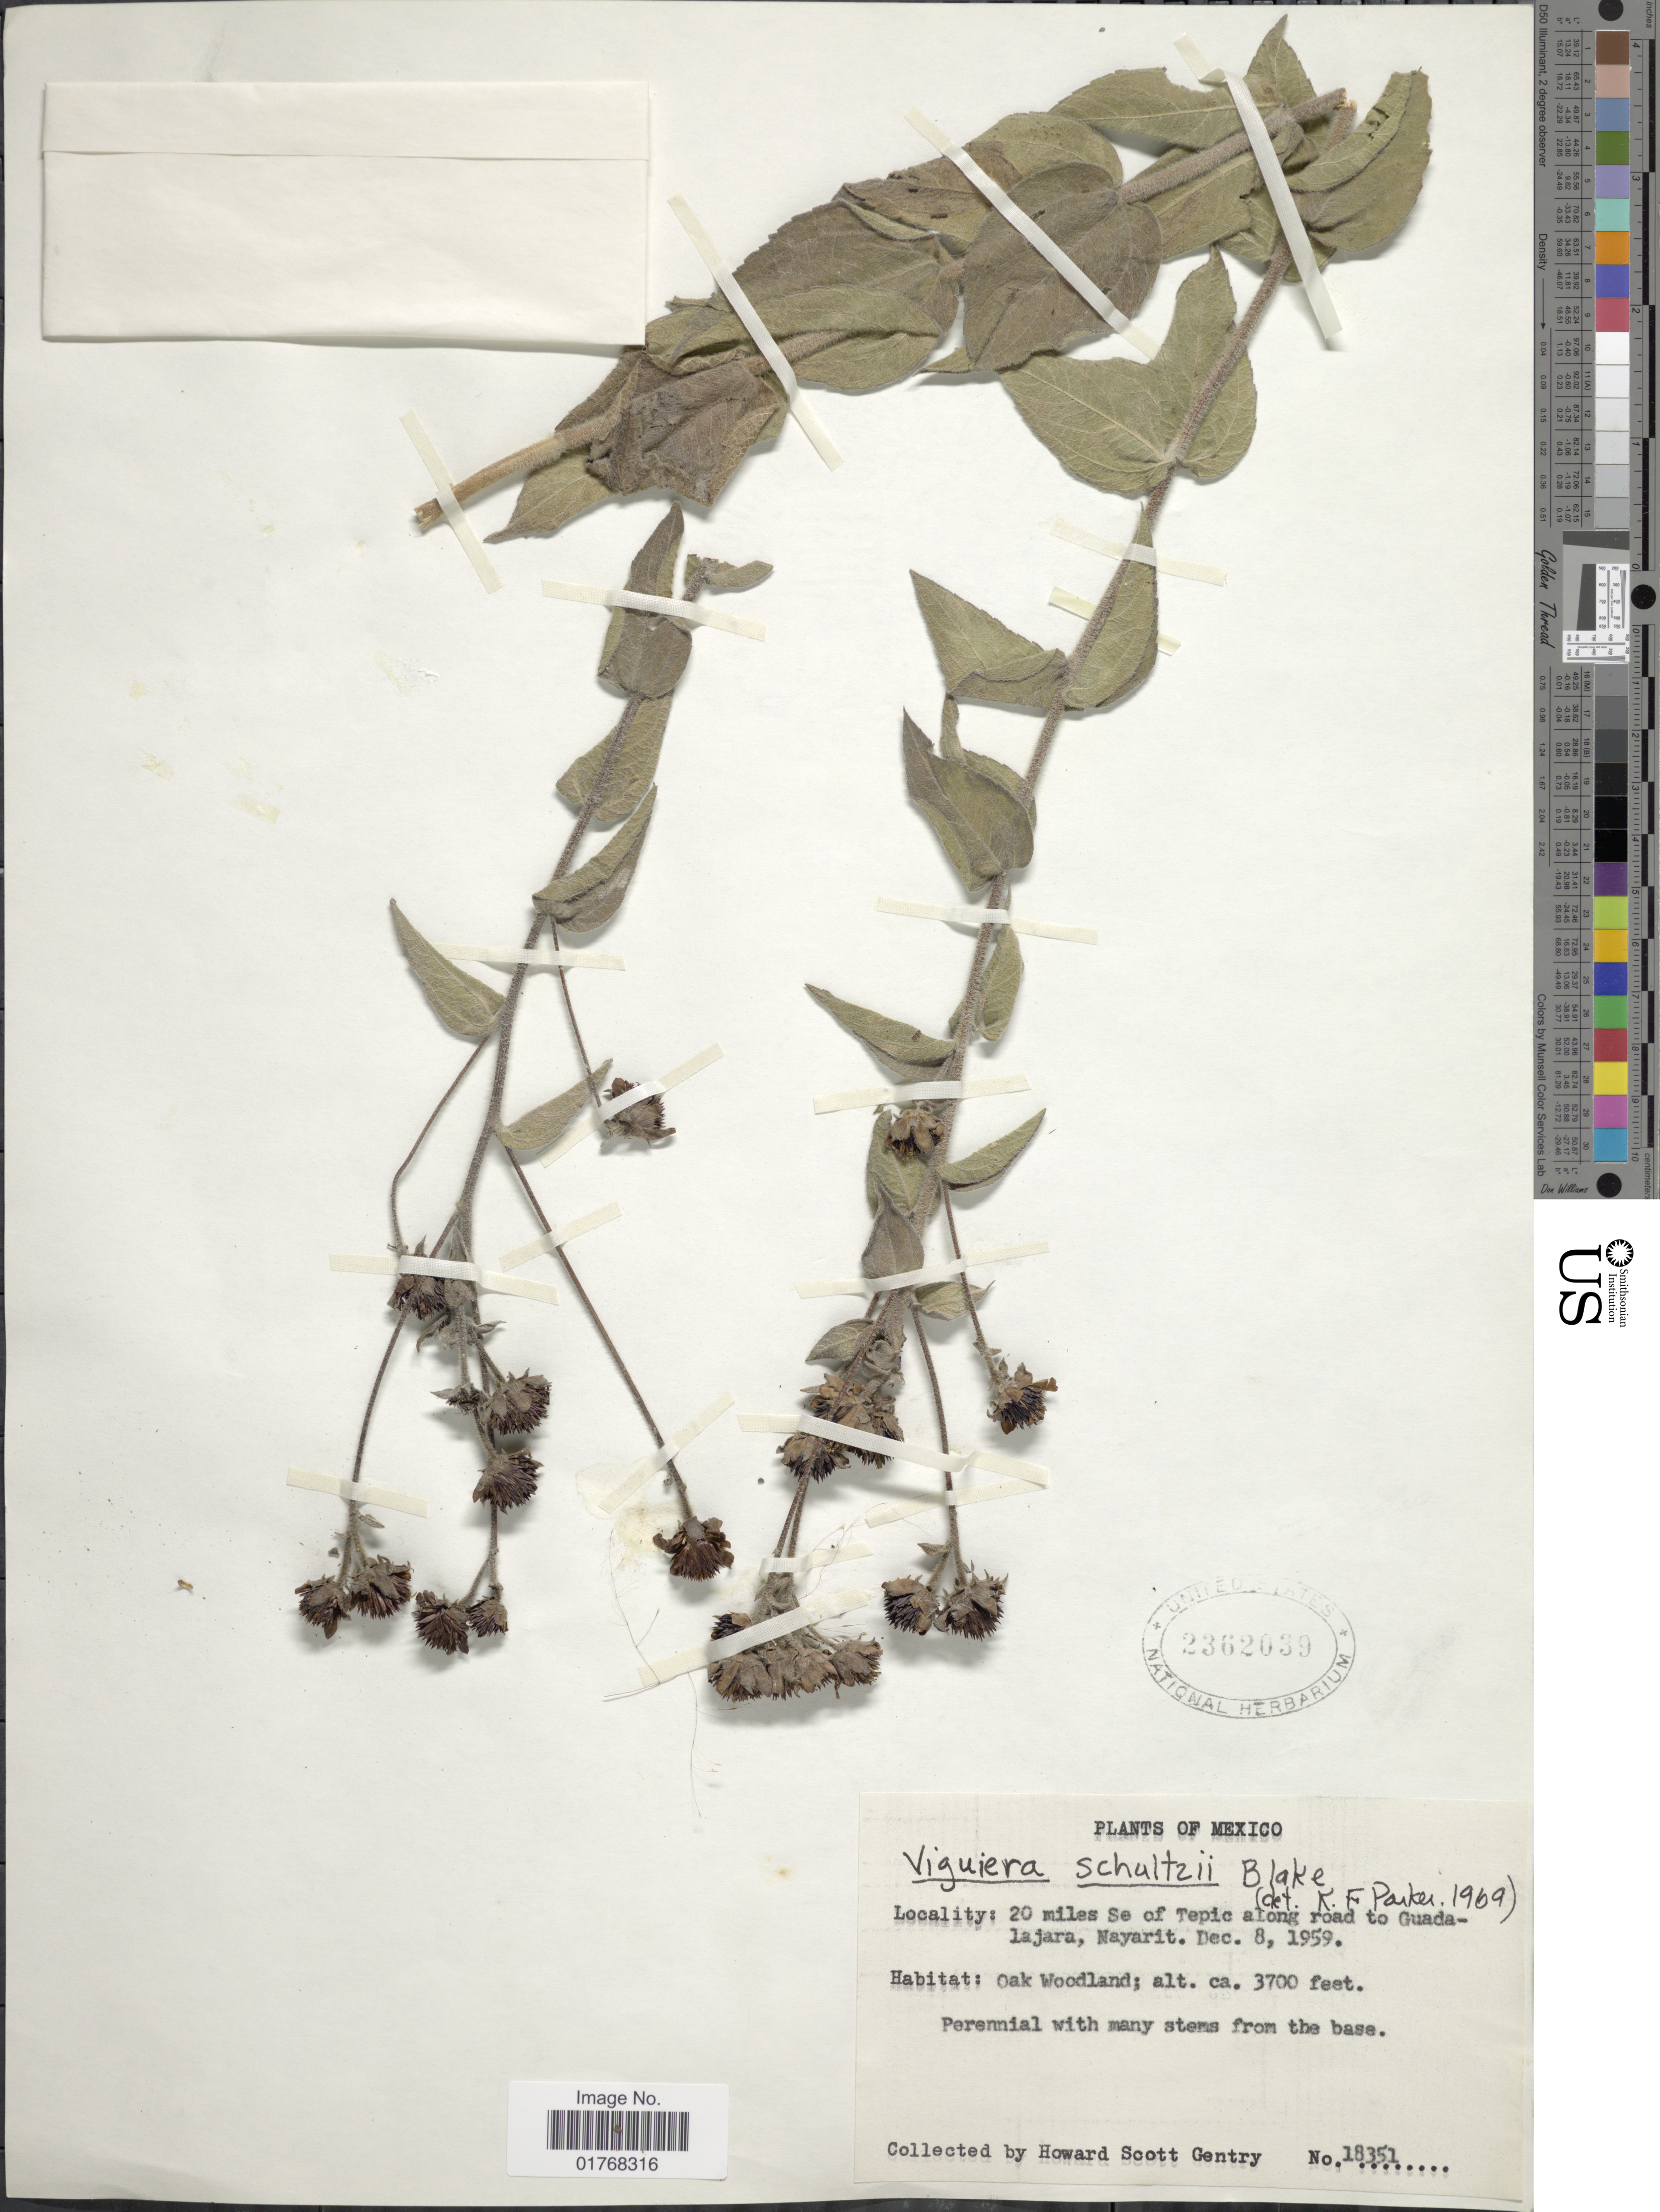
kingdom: Plantae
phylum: Tracheophyta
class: Magnoliopsida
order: Asterales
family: Asteraceae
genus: Viguiera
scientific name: Viguiera schultzii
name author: S.F. Blake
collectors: H. S. Gentry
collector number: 18351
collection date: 1959-12-08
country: Mexico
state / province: Nayarit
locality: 20 miles SE of Tepic along road to Guadalajara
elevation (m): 1128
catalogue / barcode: US 2362039